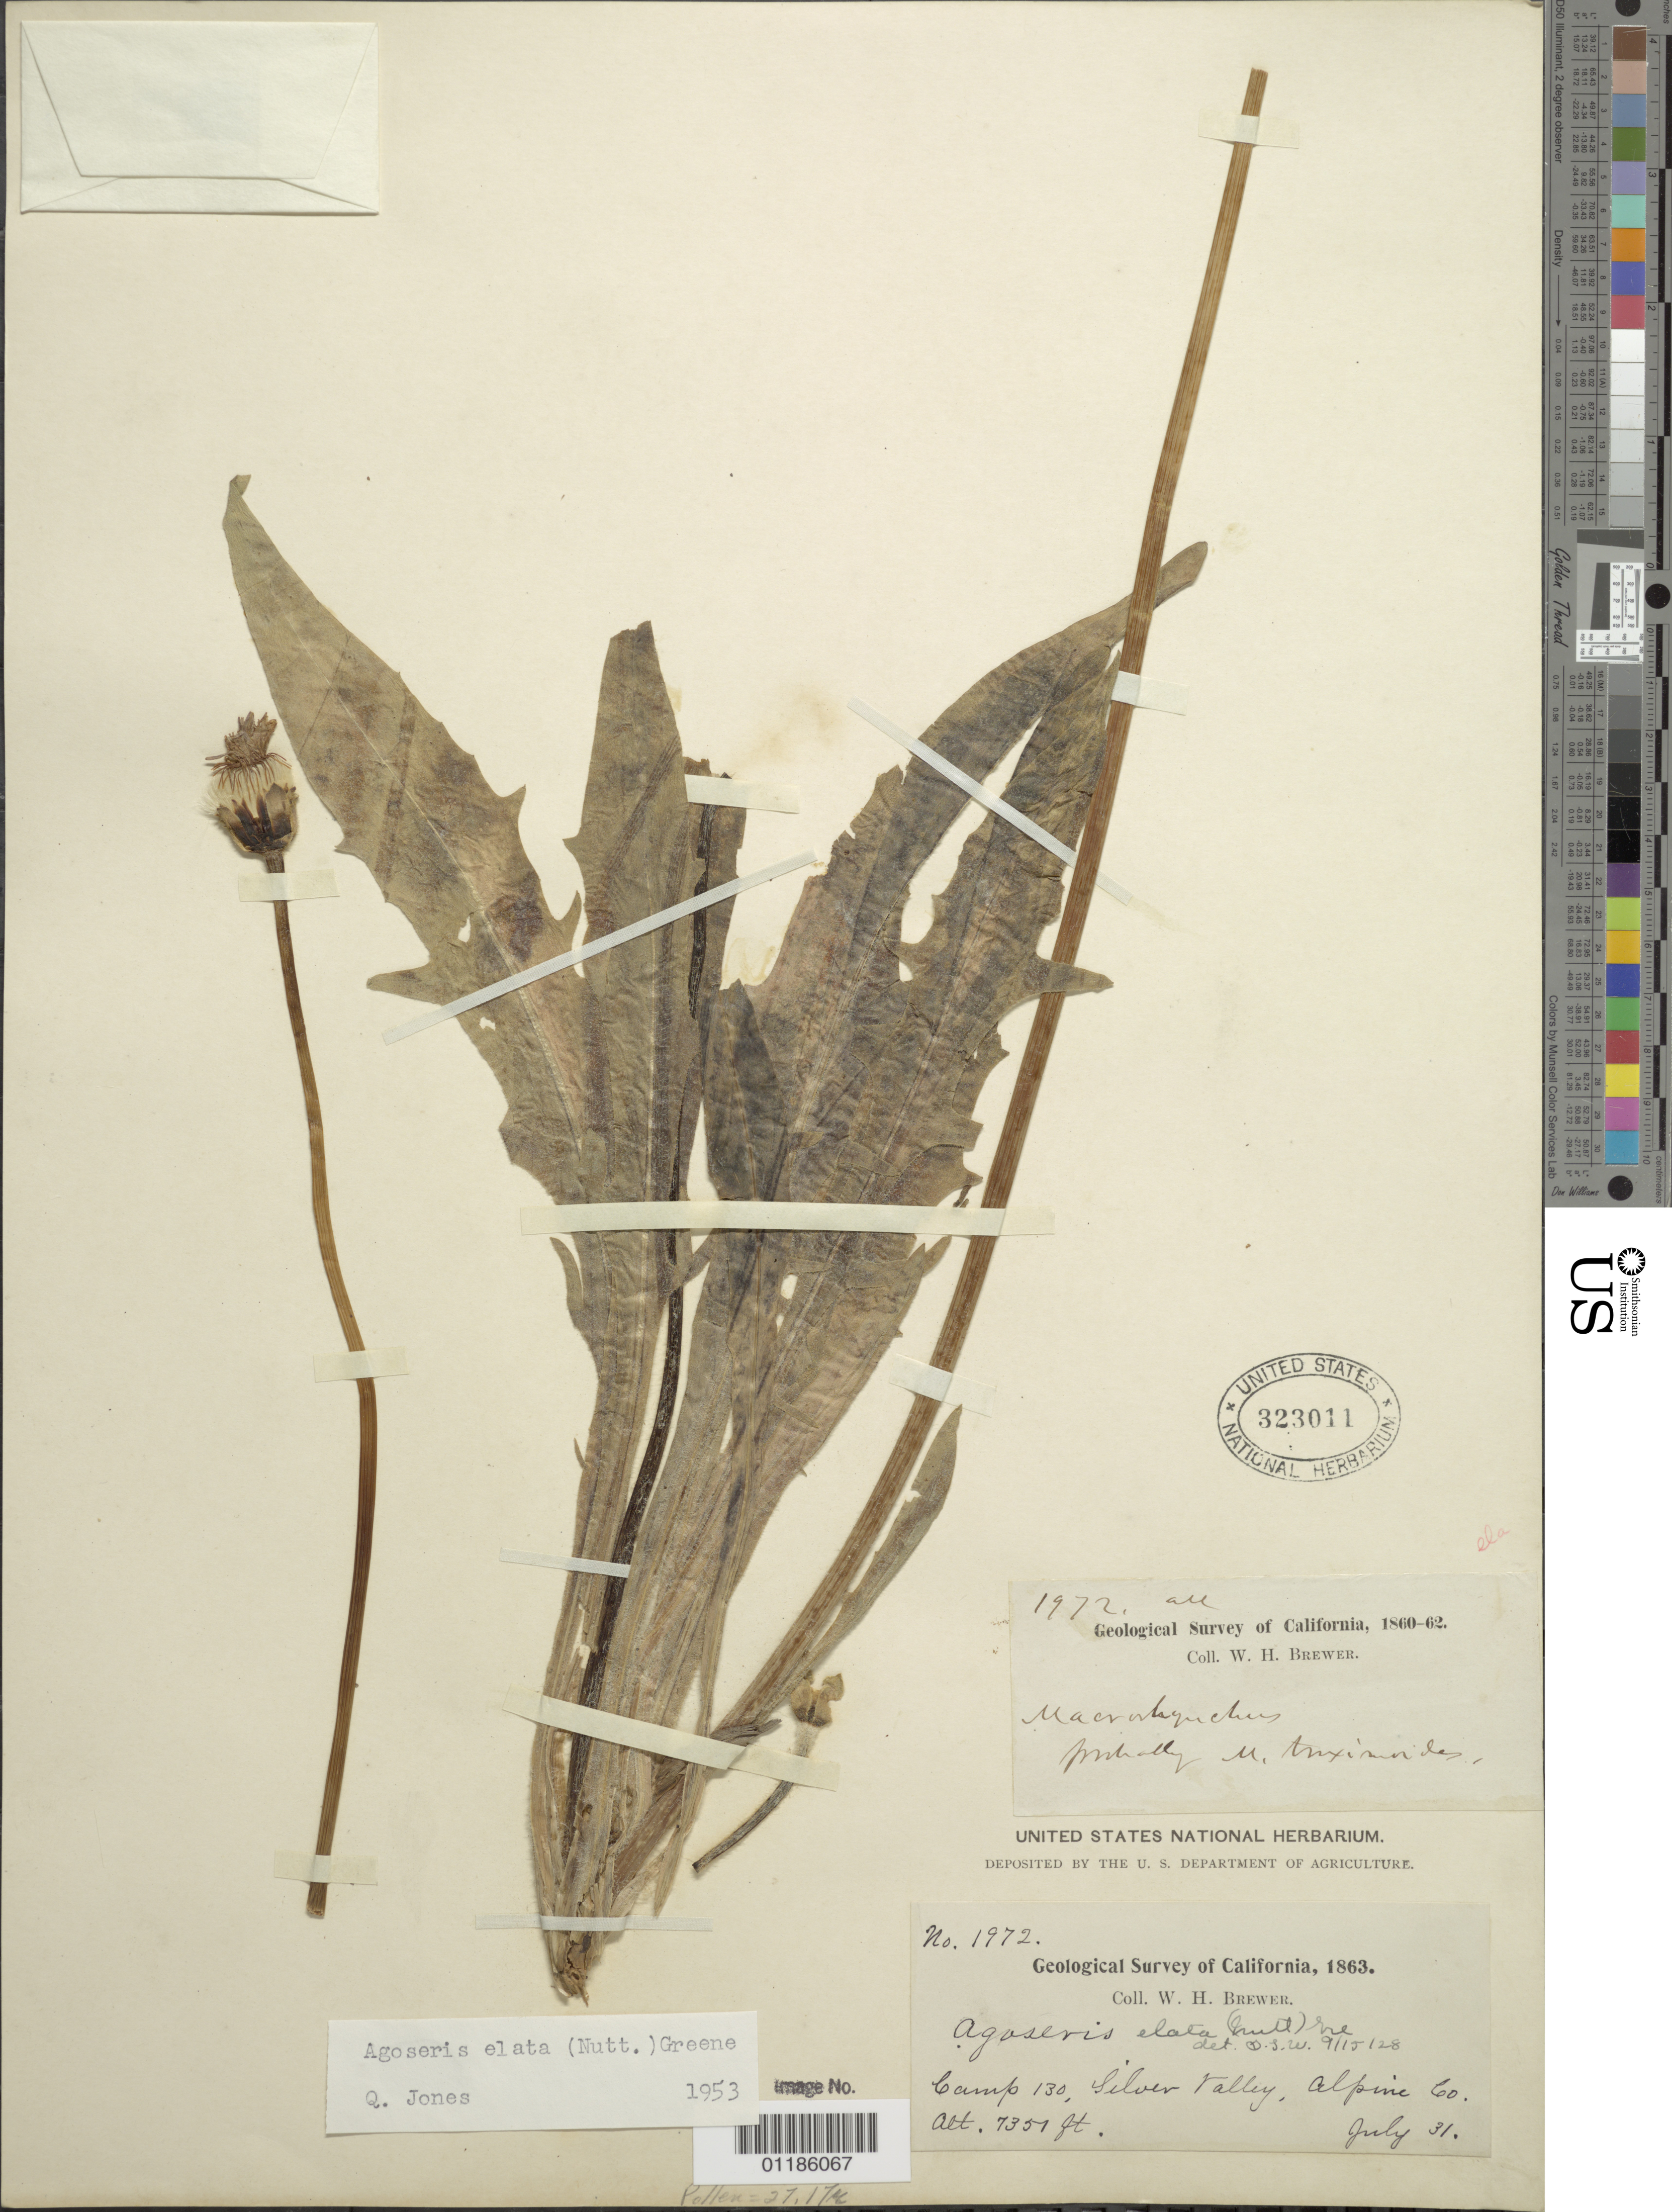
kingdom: Plantae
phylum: Tracheophyta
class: Magnoliopsida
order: Asterales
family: Asteraceae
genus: Agoseris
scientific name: Agoseris elata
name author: Greene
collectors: W. H. Brewer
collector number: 1972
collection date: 1863-07-31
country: United States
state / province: California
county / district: Alpine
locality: Camp 130, Silver Valley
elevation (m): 2241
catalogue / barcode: US 323011